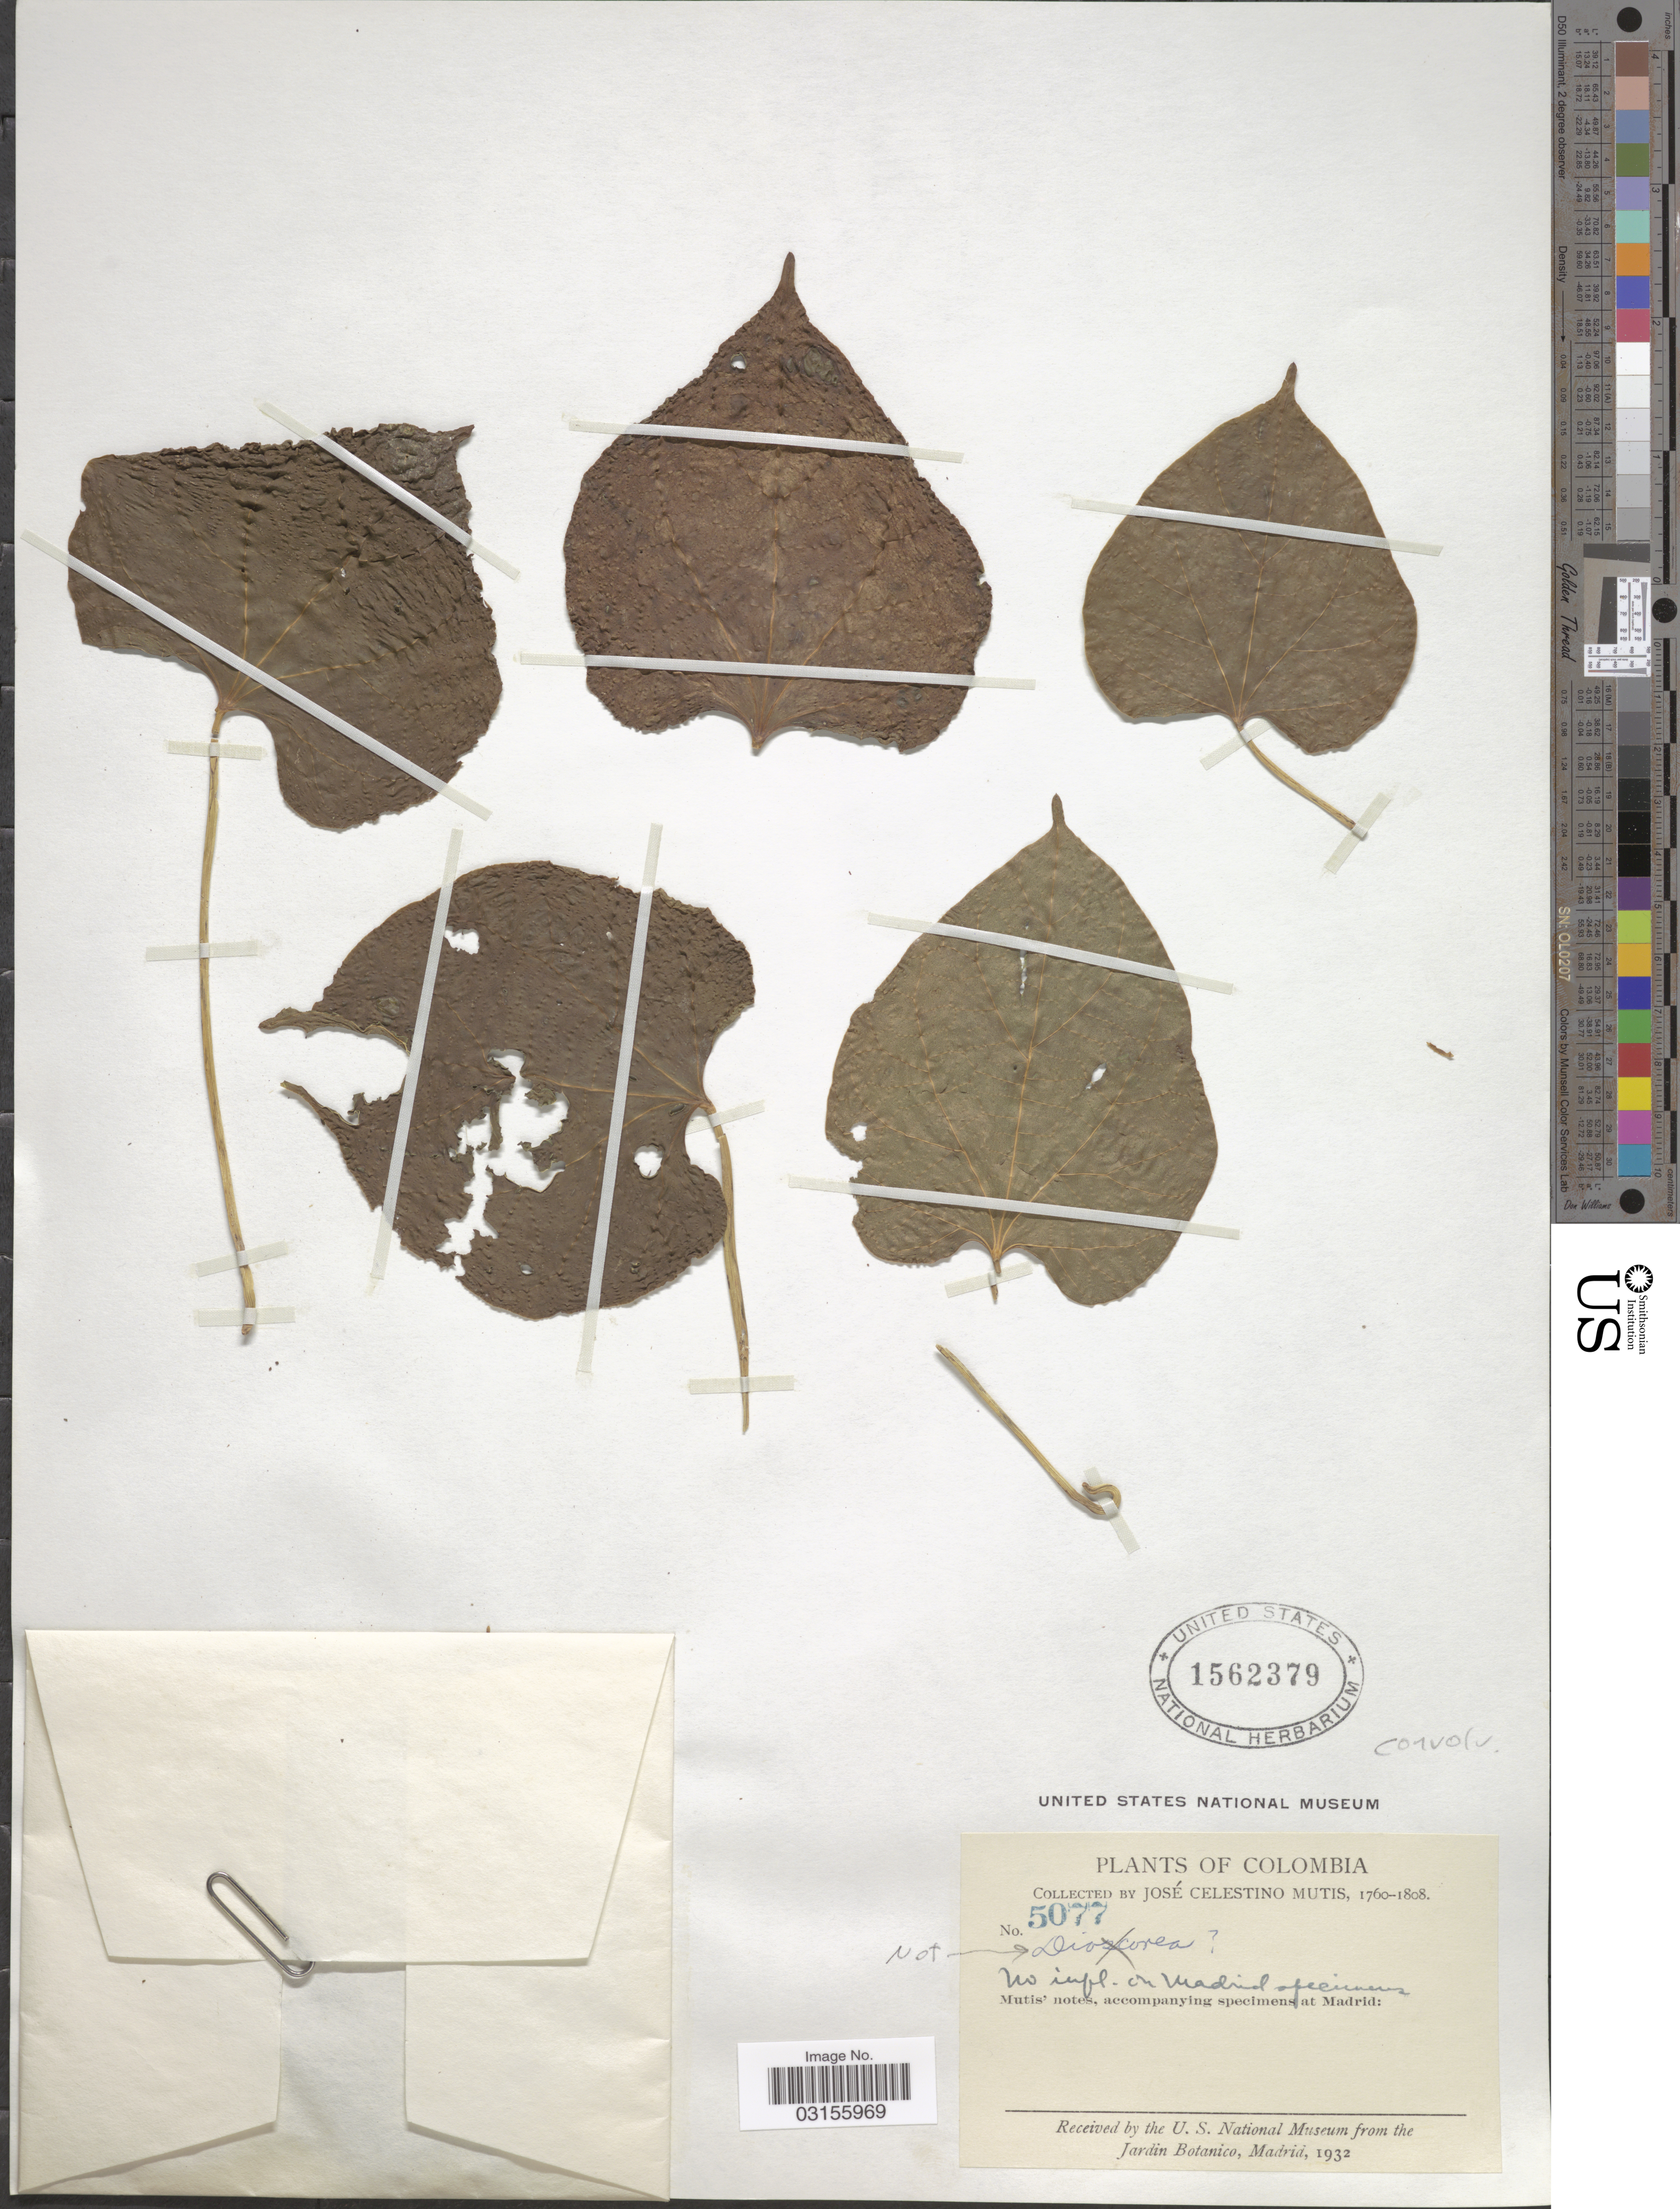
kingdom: Plantae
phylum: Tracheophyta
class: Magnoliopsida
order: Solanales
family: Convolvulaceae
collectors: J. C. B. Mutis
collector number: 5077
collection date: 1760/1808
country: Colombia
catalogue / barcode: US 1562379